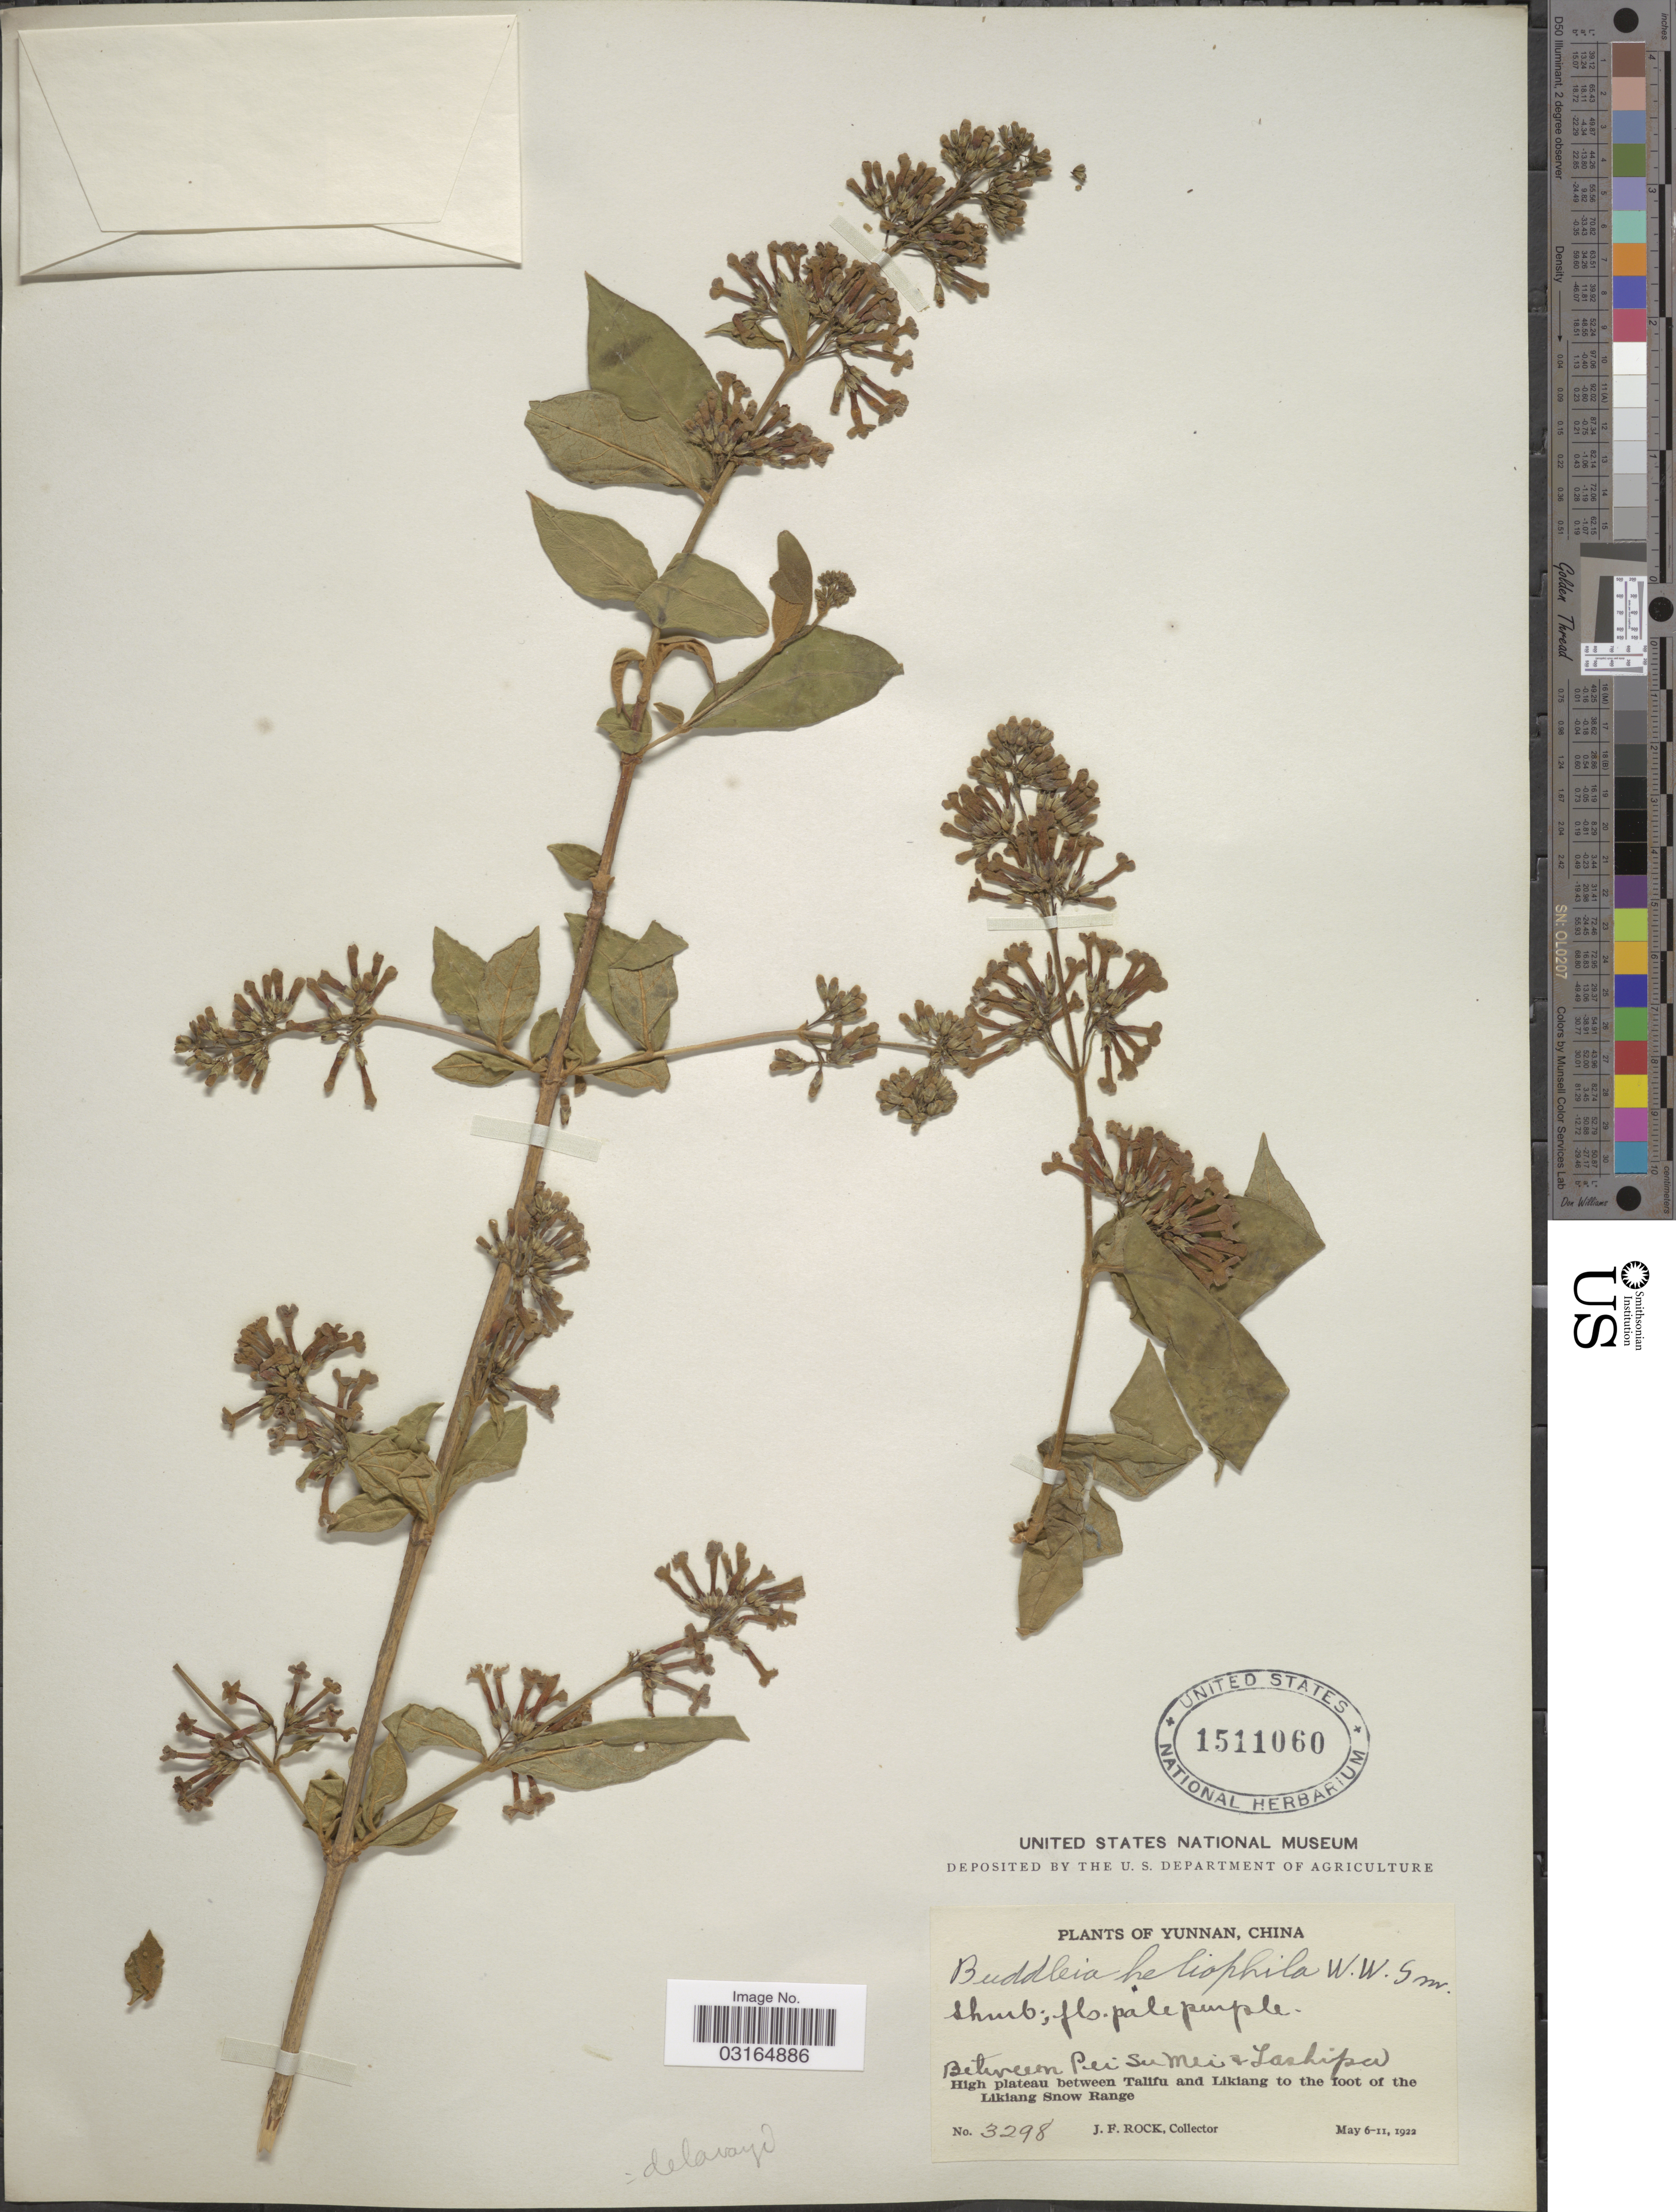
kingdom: Plantae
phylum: Tracheophyta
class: Magnoliopsida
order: Lamiales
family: Scrophulariaceae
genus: Buddleja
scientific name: Buddleja delavayi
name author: L.F. Gagnep.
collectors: J. Rock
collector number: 3298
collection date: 1922-05-06/1922-05-11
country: China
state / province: Yunnan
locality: Between Pei Su Mei & Lashipa. High plateau between Talifu and Likiang to the foot of the Likiang Snow Range.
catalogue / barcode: US 1511060